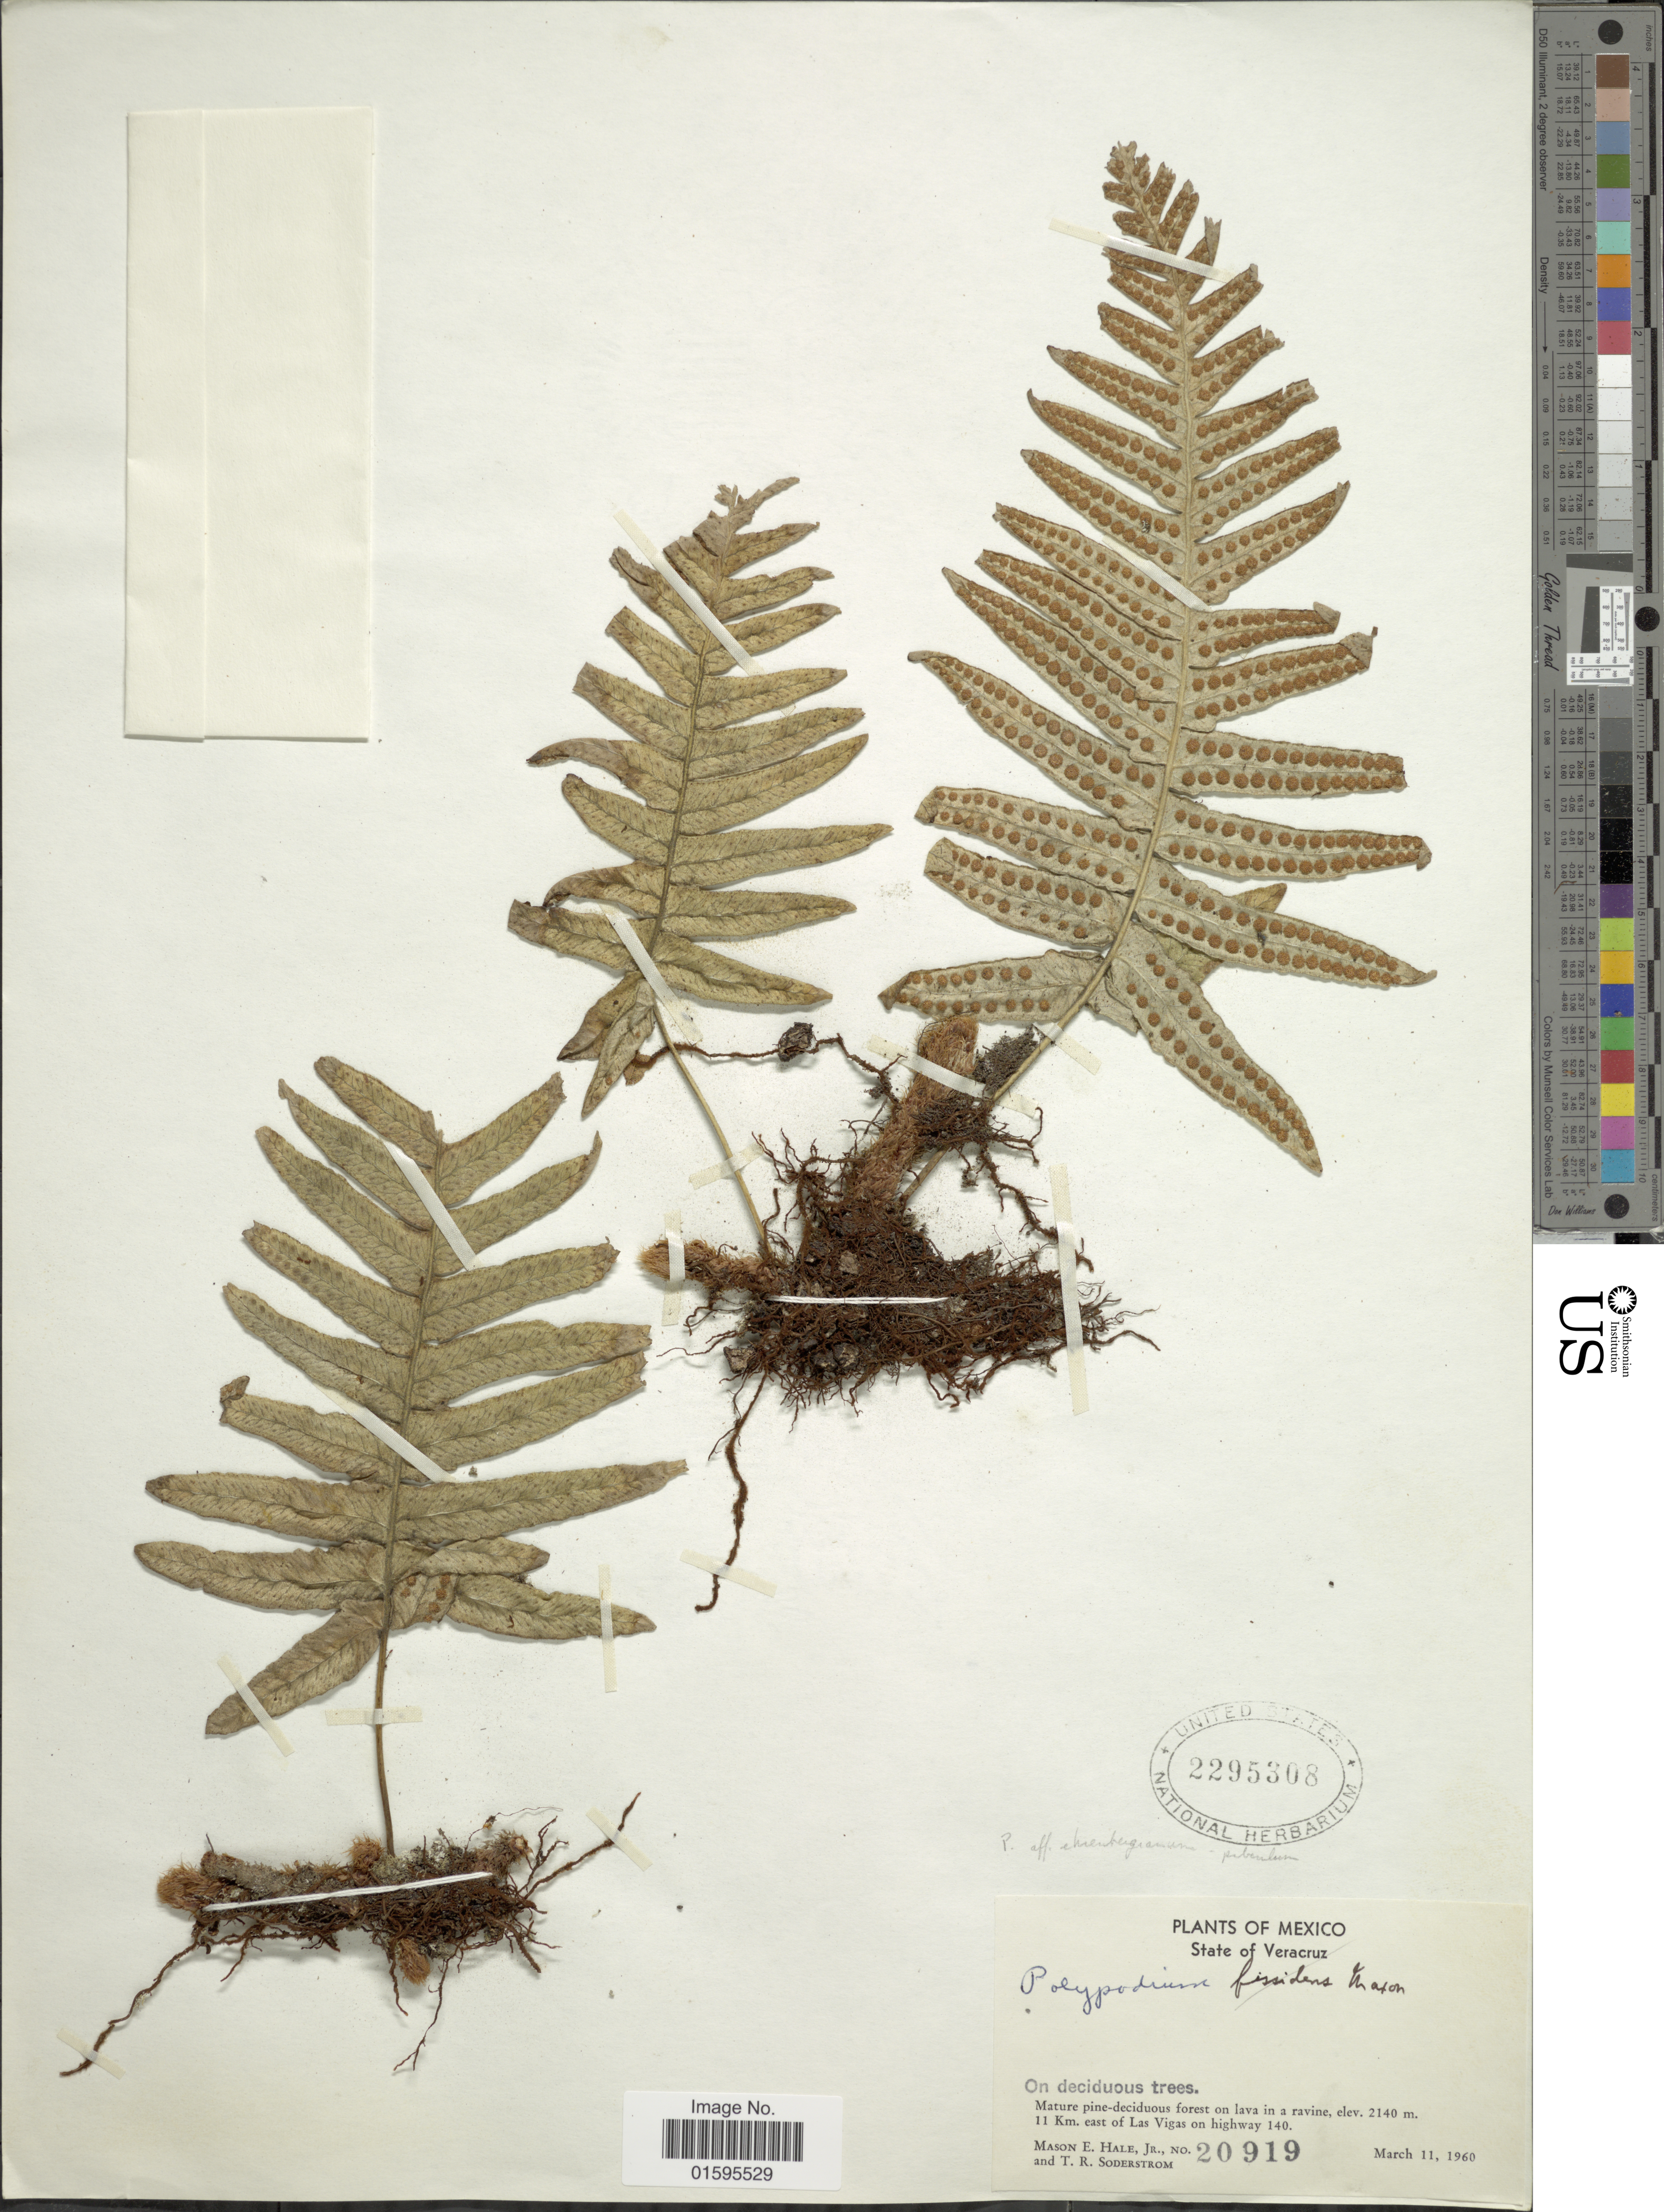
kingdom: Plantae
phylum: Tracheophyta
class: Polypodiopsida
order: Polypodiales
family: Polypodiaceae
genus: Polypodium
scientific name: Polypodium puberulum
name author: Schltdl. & Cham.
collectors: M. Hale & T. R. Soderstrom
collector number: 20919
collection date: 1960-03-11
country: Mexico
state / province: Veracruz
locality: State of Veracruz, 11 km east of Las Vigas on highway 140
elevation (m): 2140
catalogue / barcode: US 2295308